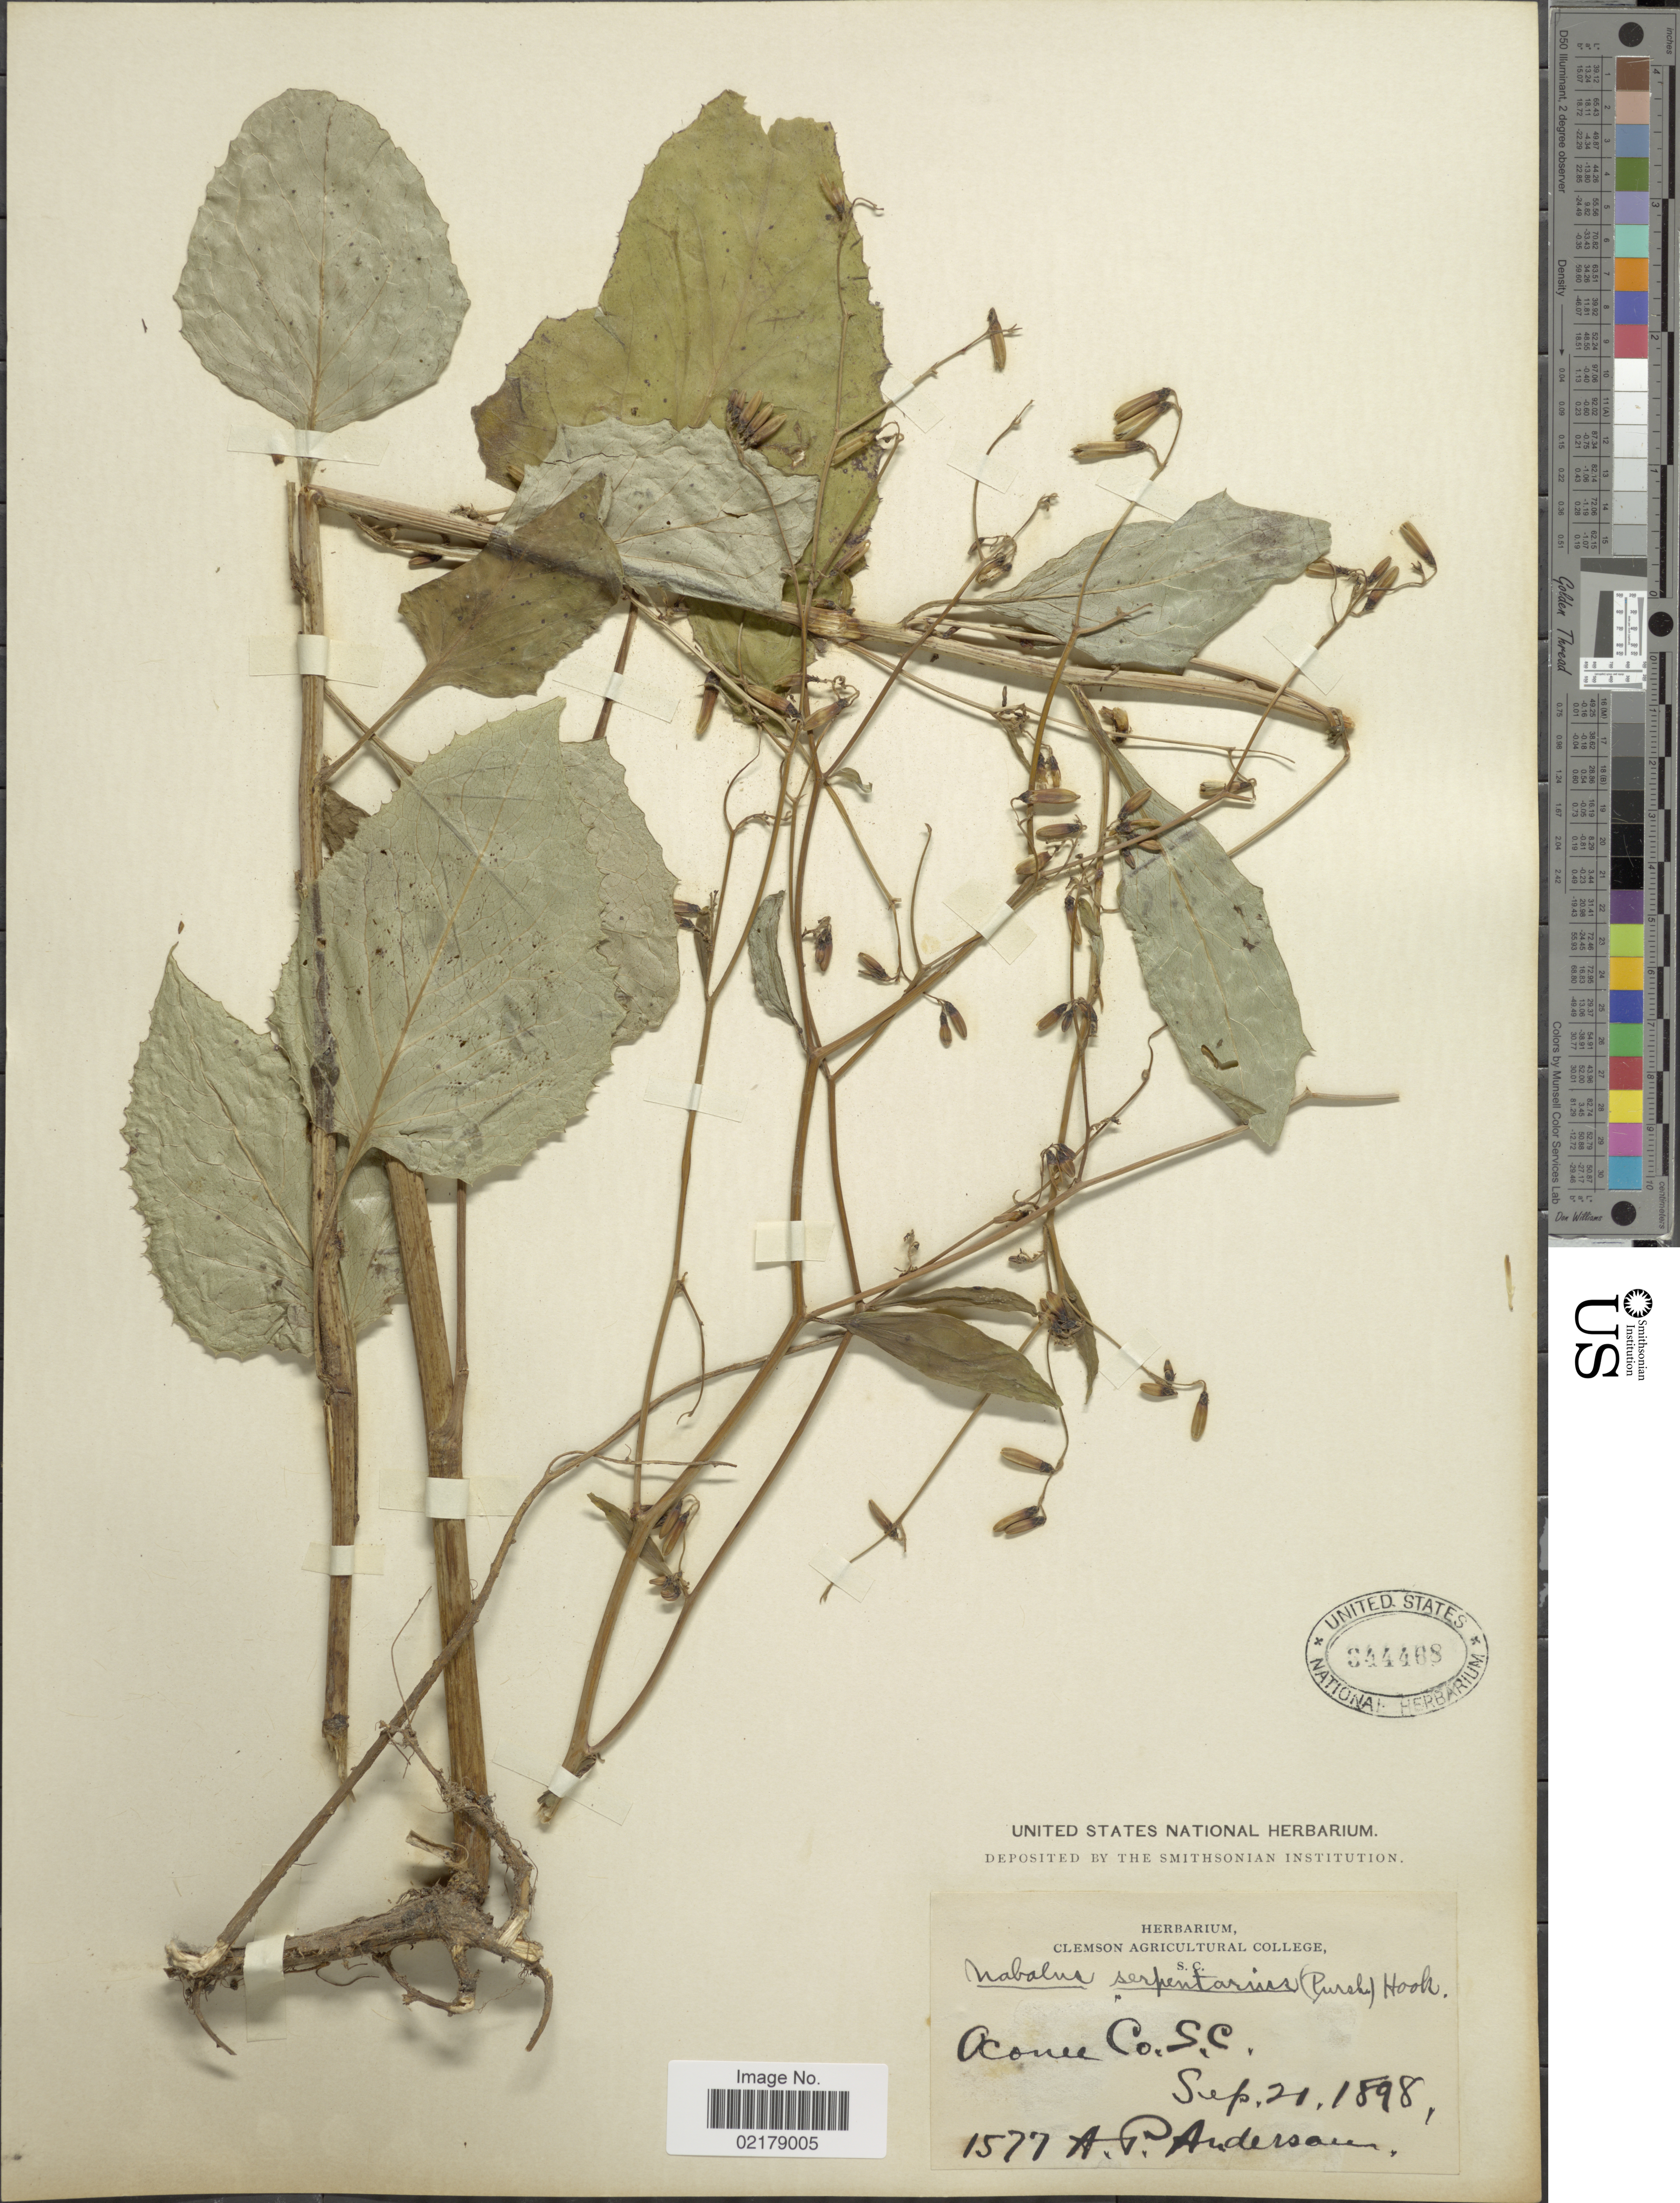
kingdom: Plantae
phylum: Tracheophyta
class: Magnoliopsida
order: Asterales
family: Asteraceae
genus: Nabalus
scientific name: Nabalus altissimus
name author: (L.) Hook.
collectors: A. P. Anderson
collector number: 1577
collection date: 1898-09-21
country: United States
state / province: South Carolina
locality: Oconee Co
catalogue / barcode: US 344468